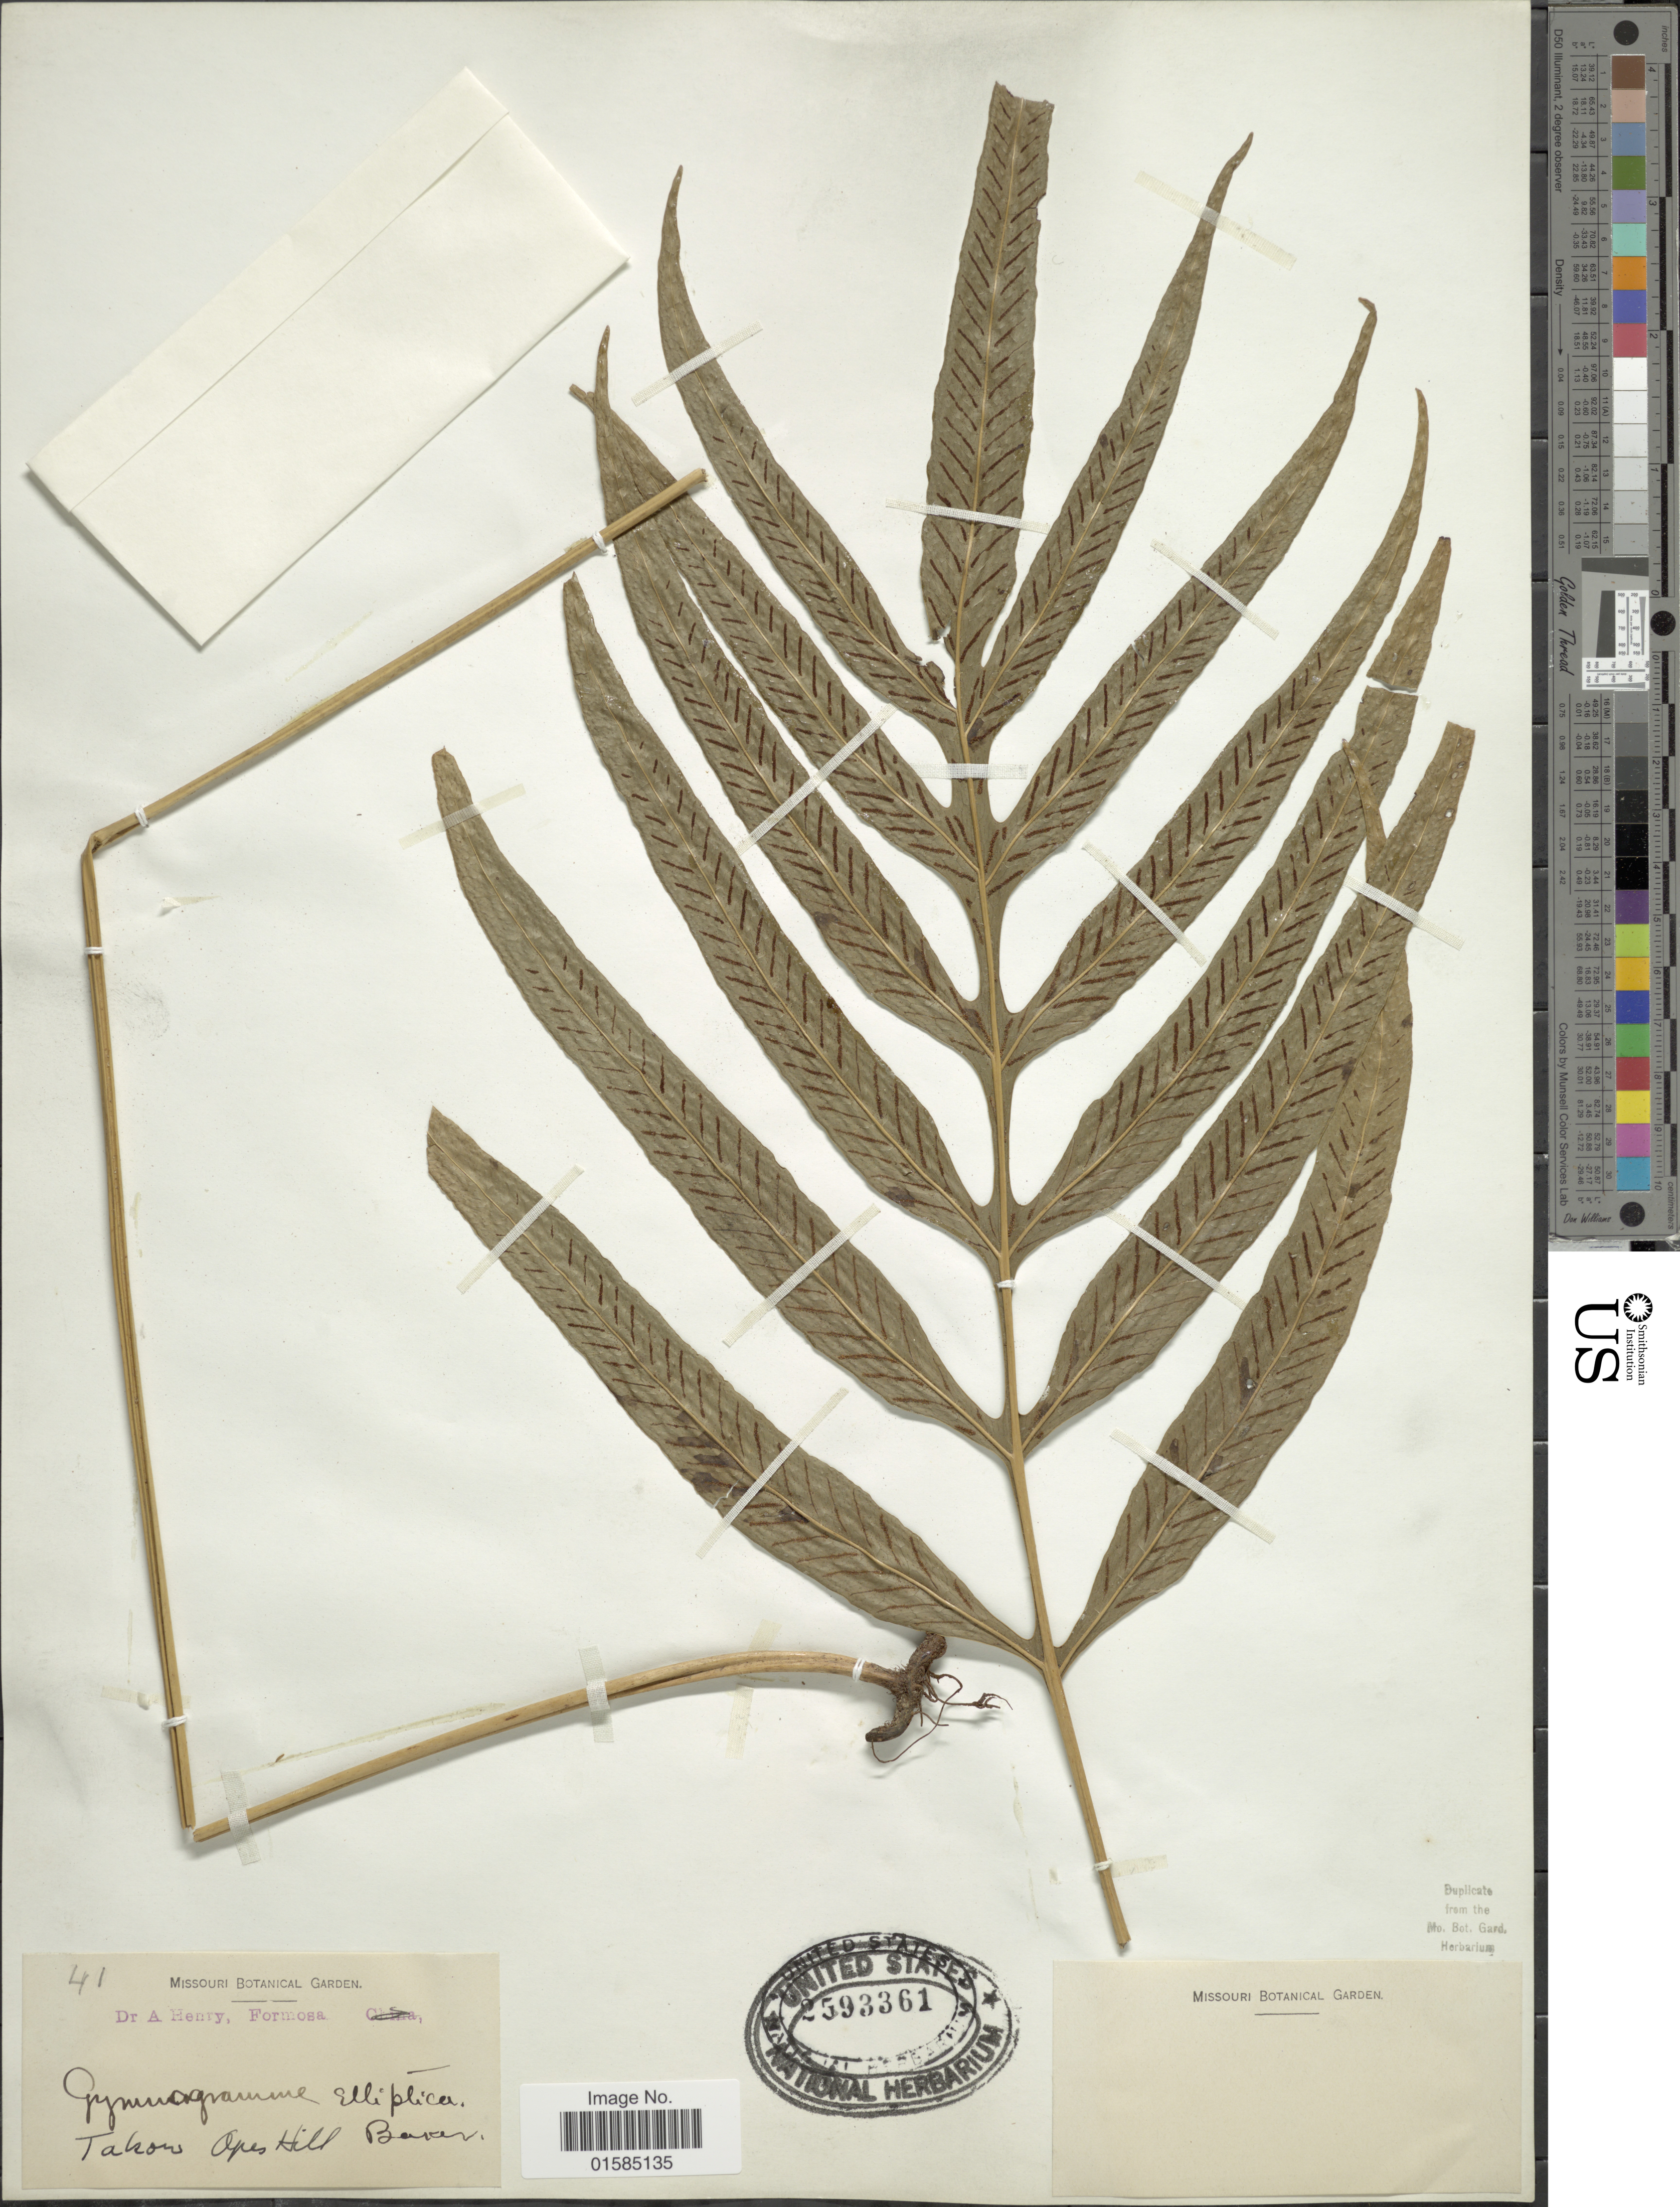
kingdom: Plantae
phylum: Tracheophyta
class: Polypodiopsida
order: Polypodiales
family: Polypodiaceae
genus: Leptochilus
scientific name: Leptochilus ellipticus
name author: (Thunb.) Noot.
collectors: A. Henry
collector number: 41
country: Taiwan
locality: Formosa, Takow. Ape's Hill.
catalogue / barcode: US 2593361